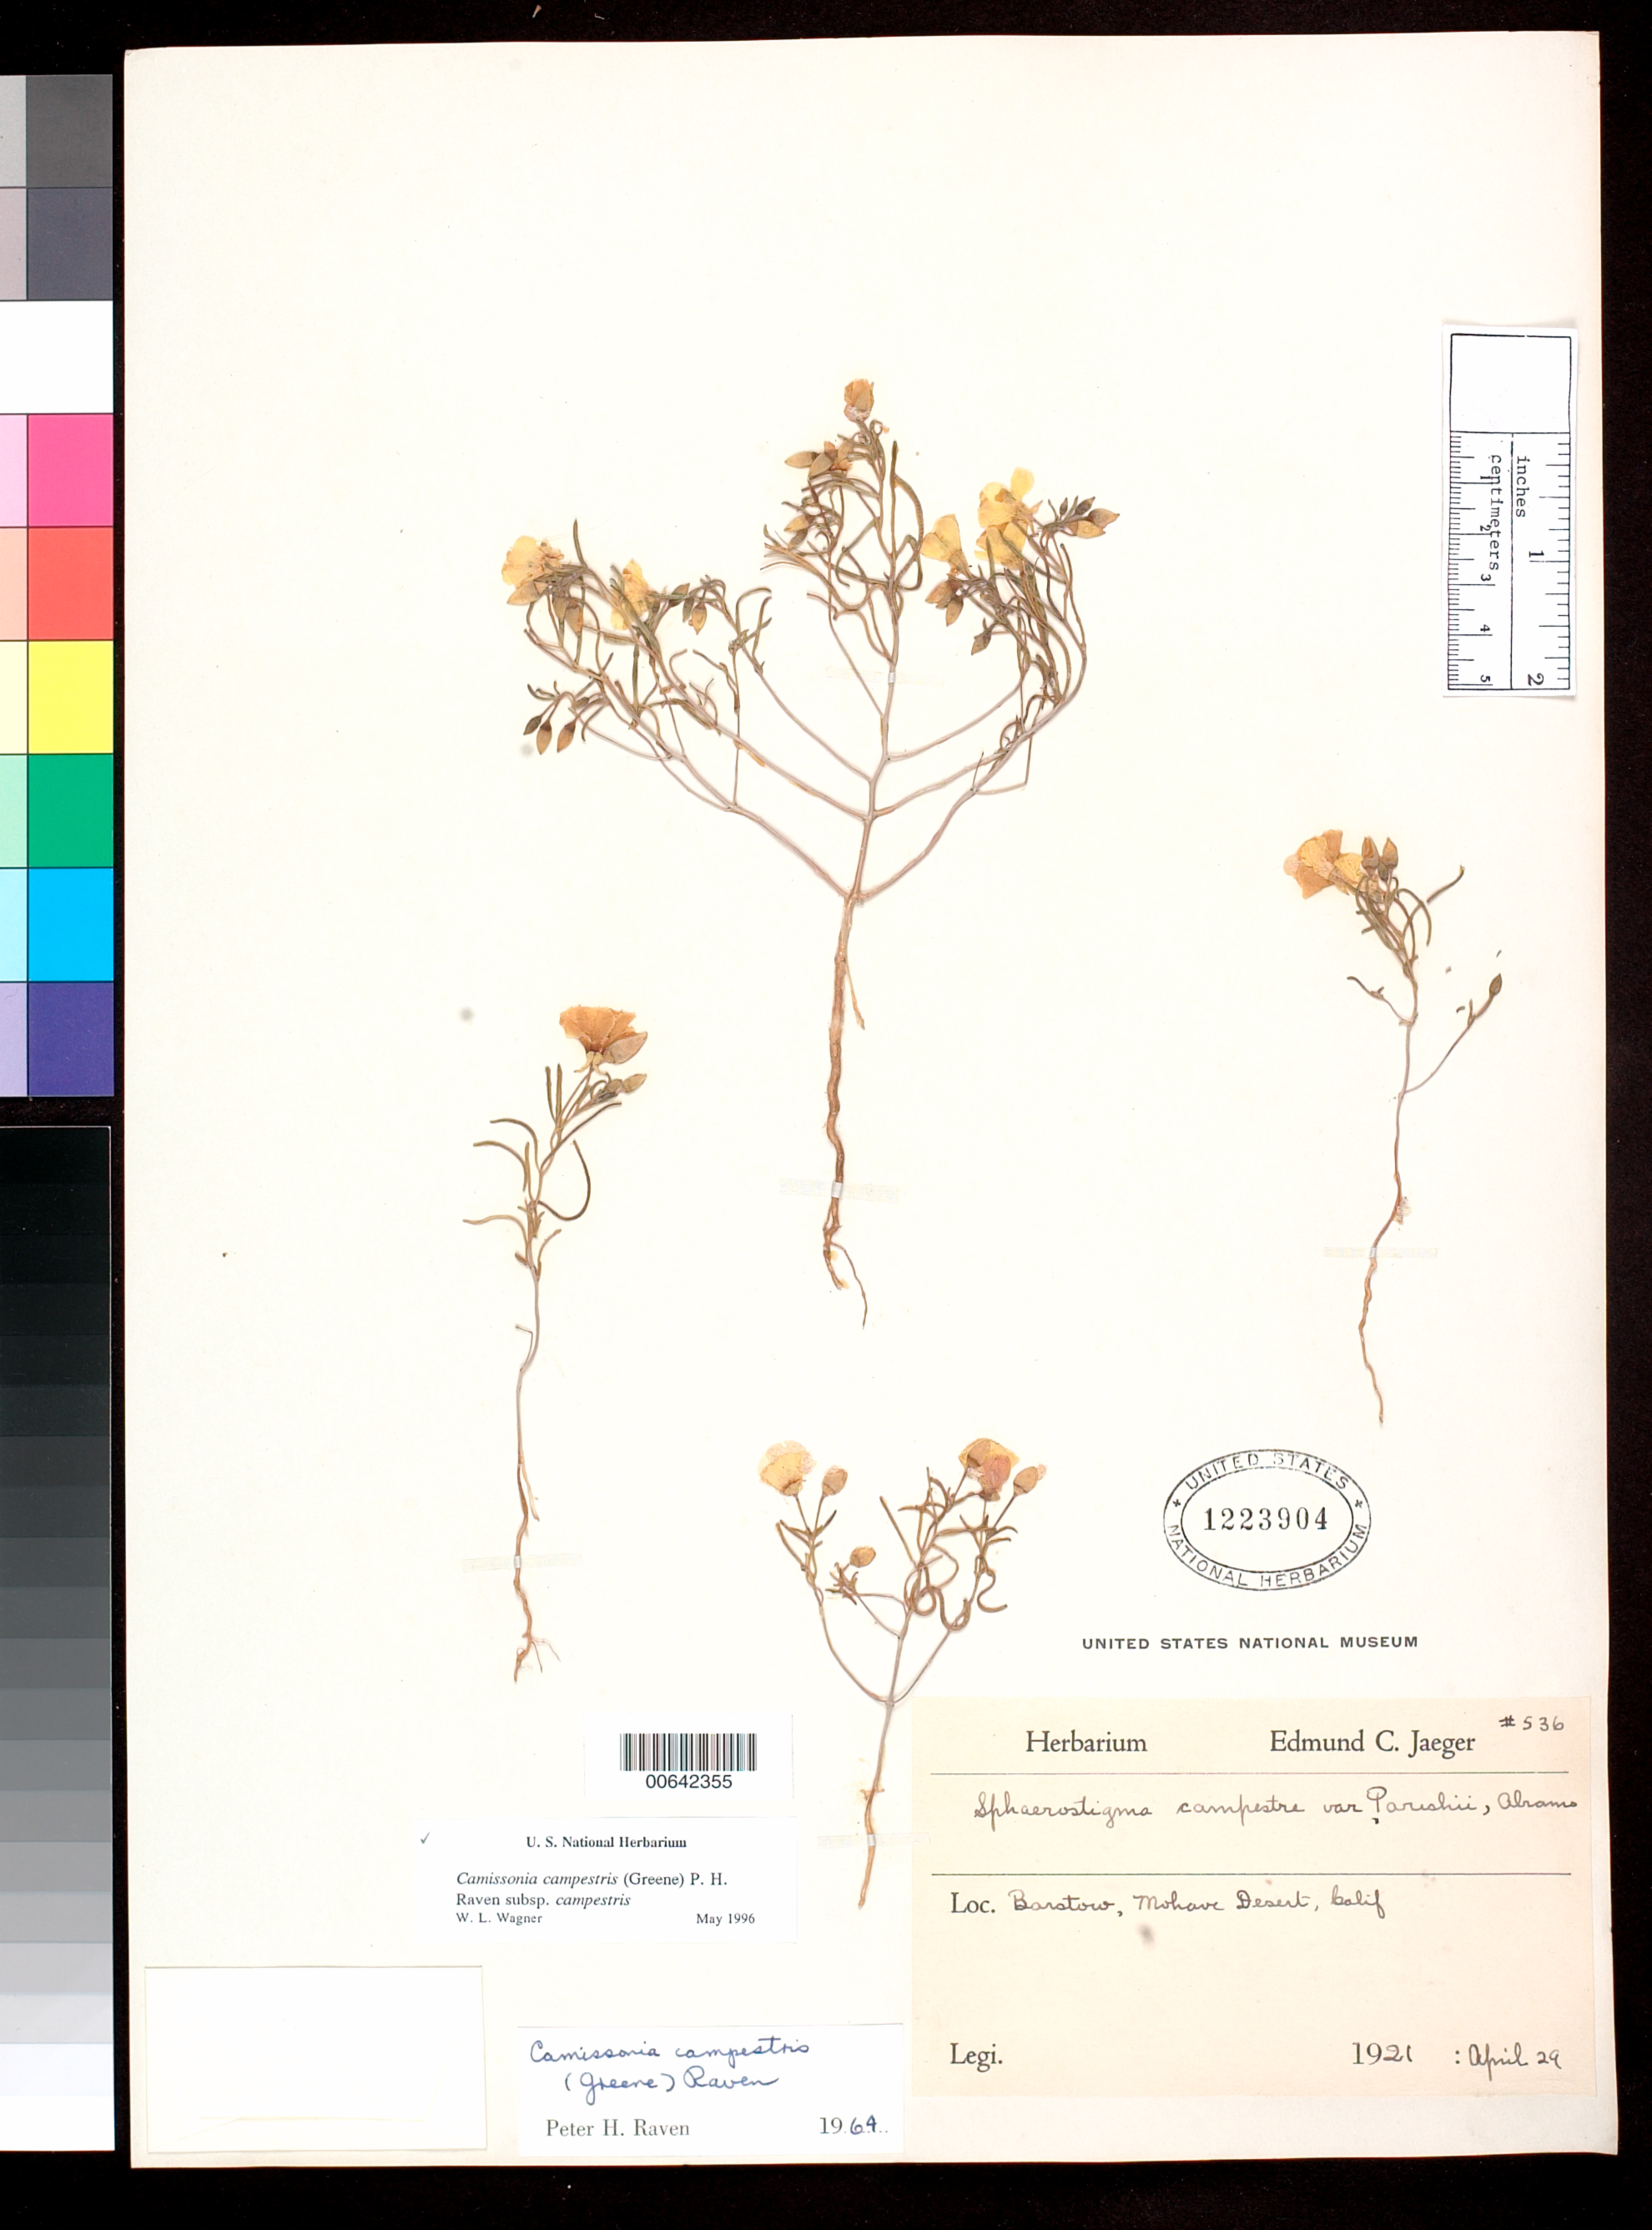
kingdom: Plantae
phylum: Tracheophyta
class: Magnoliopsida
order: Myrtales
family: Onagraceae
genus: Camissonia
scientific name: Camissonia campestris subsp. campestris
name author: (Greene) P.H. Raven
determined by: Wagner, W. L., (BOT), Smithsonian Institution - National Museum of Natural History (UNITED STATES)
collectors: E. Jaeger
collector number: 536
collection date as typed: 29 Apr 1921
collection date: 1921-04-29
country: United States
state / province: California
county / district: Kern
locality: Barstow, Mohave Desert.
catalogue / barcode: US 1223904